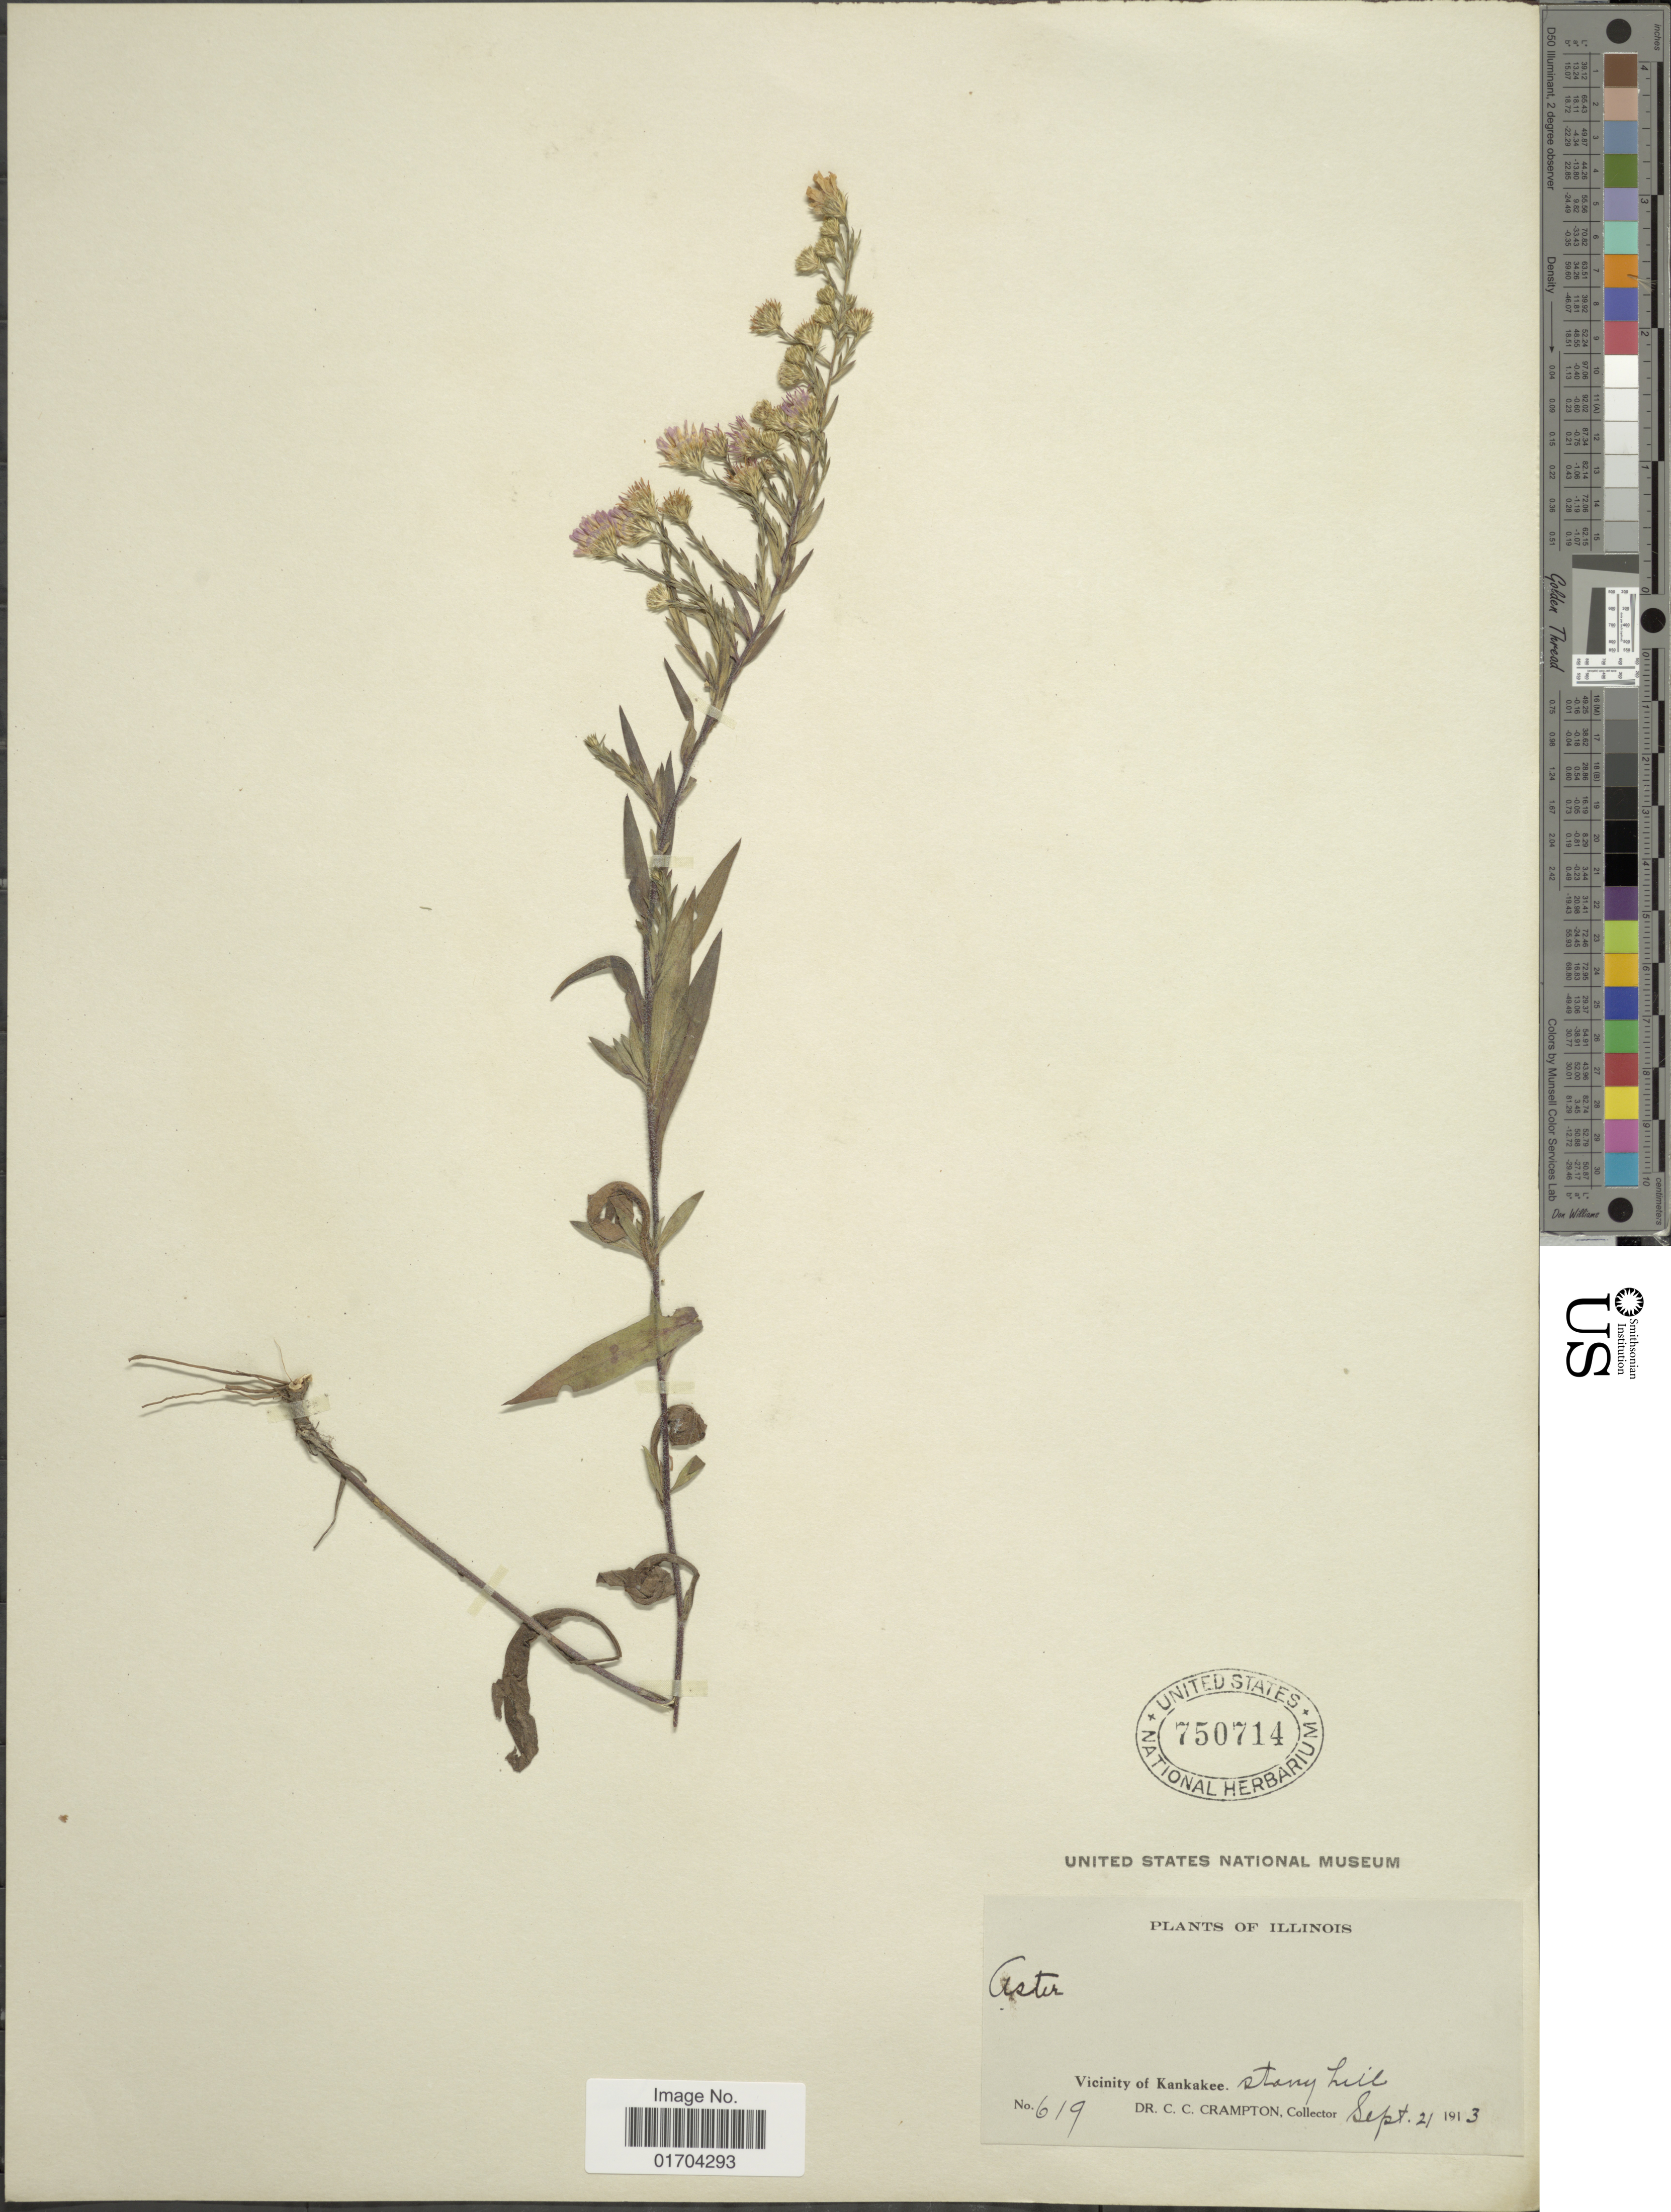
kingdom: Plantae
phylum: Tracheophyta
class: Magnoliopsida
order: Asterales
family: Asteraceae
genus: Symphyotrichum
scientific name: Symphyotrichum sp.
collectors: C. Crampton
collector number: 619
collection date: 1913-09-21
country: United States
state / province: Illinois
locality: Vicinity of Kankakee. Stony hill.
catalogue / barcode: US 750714